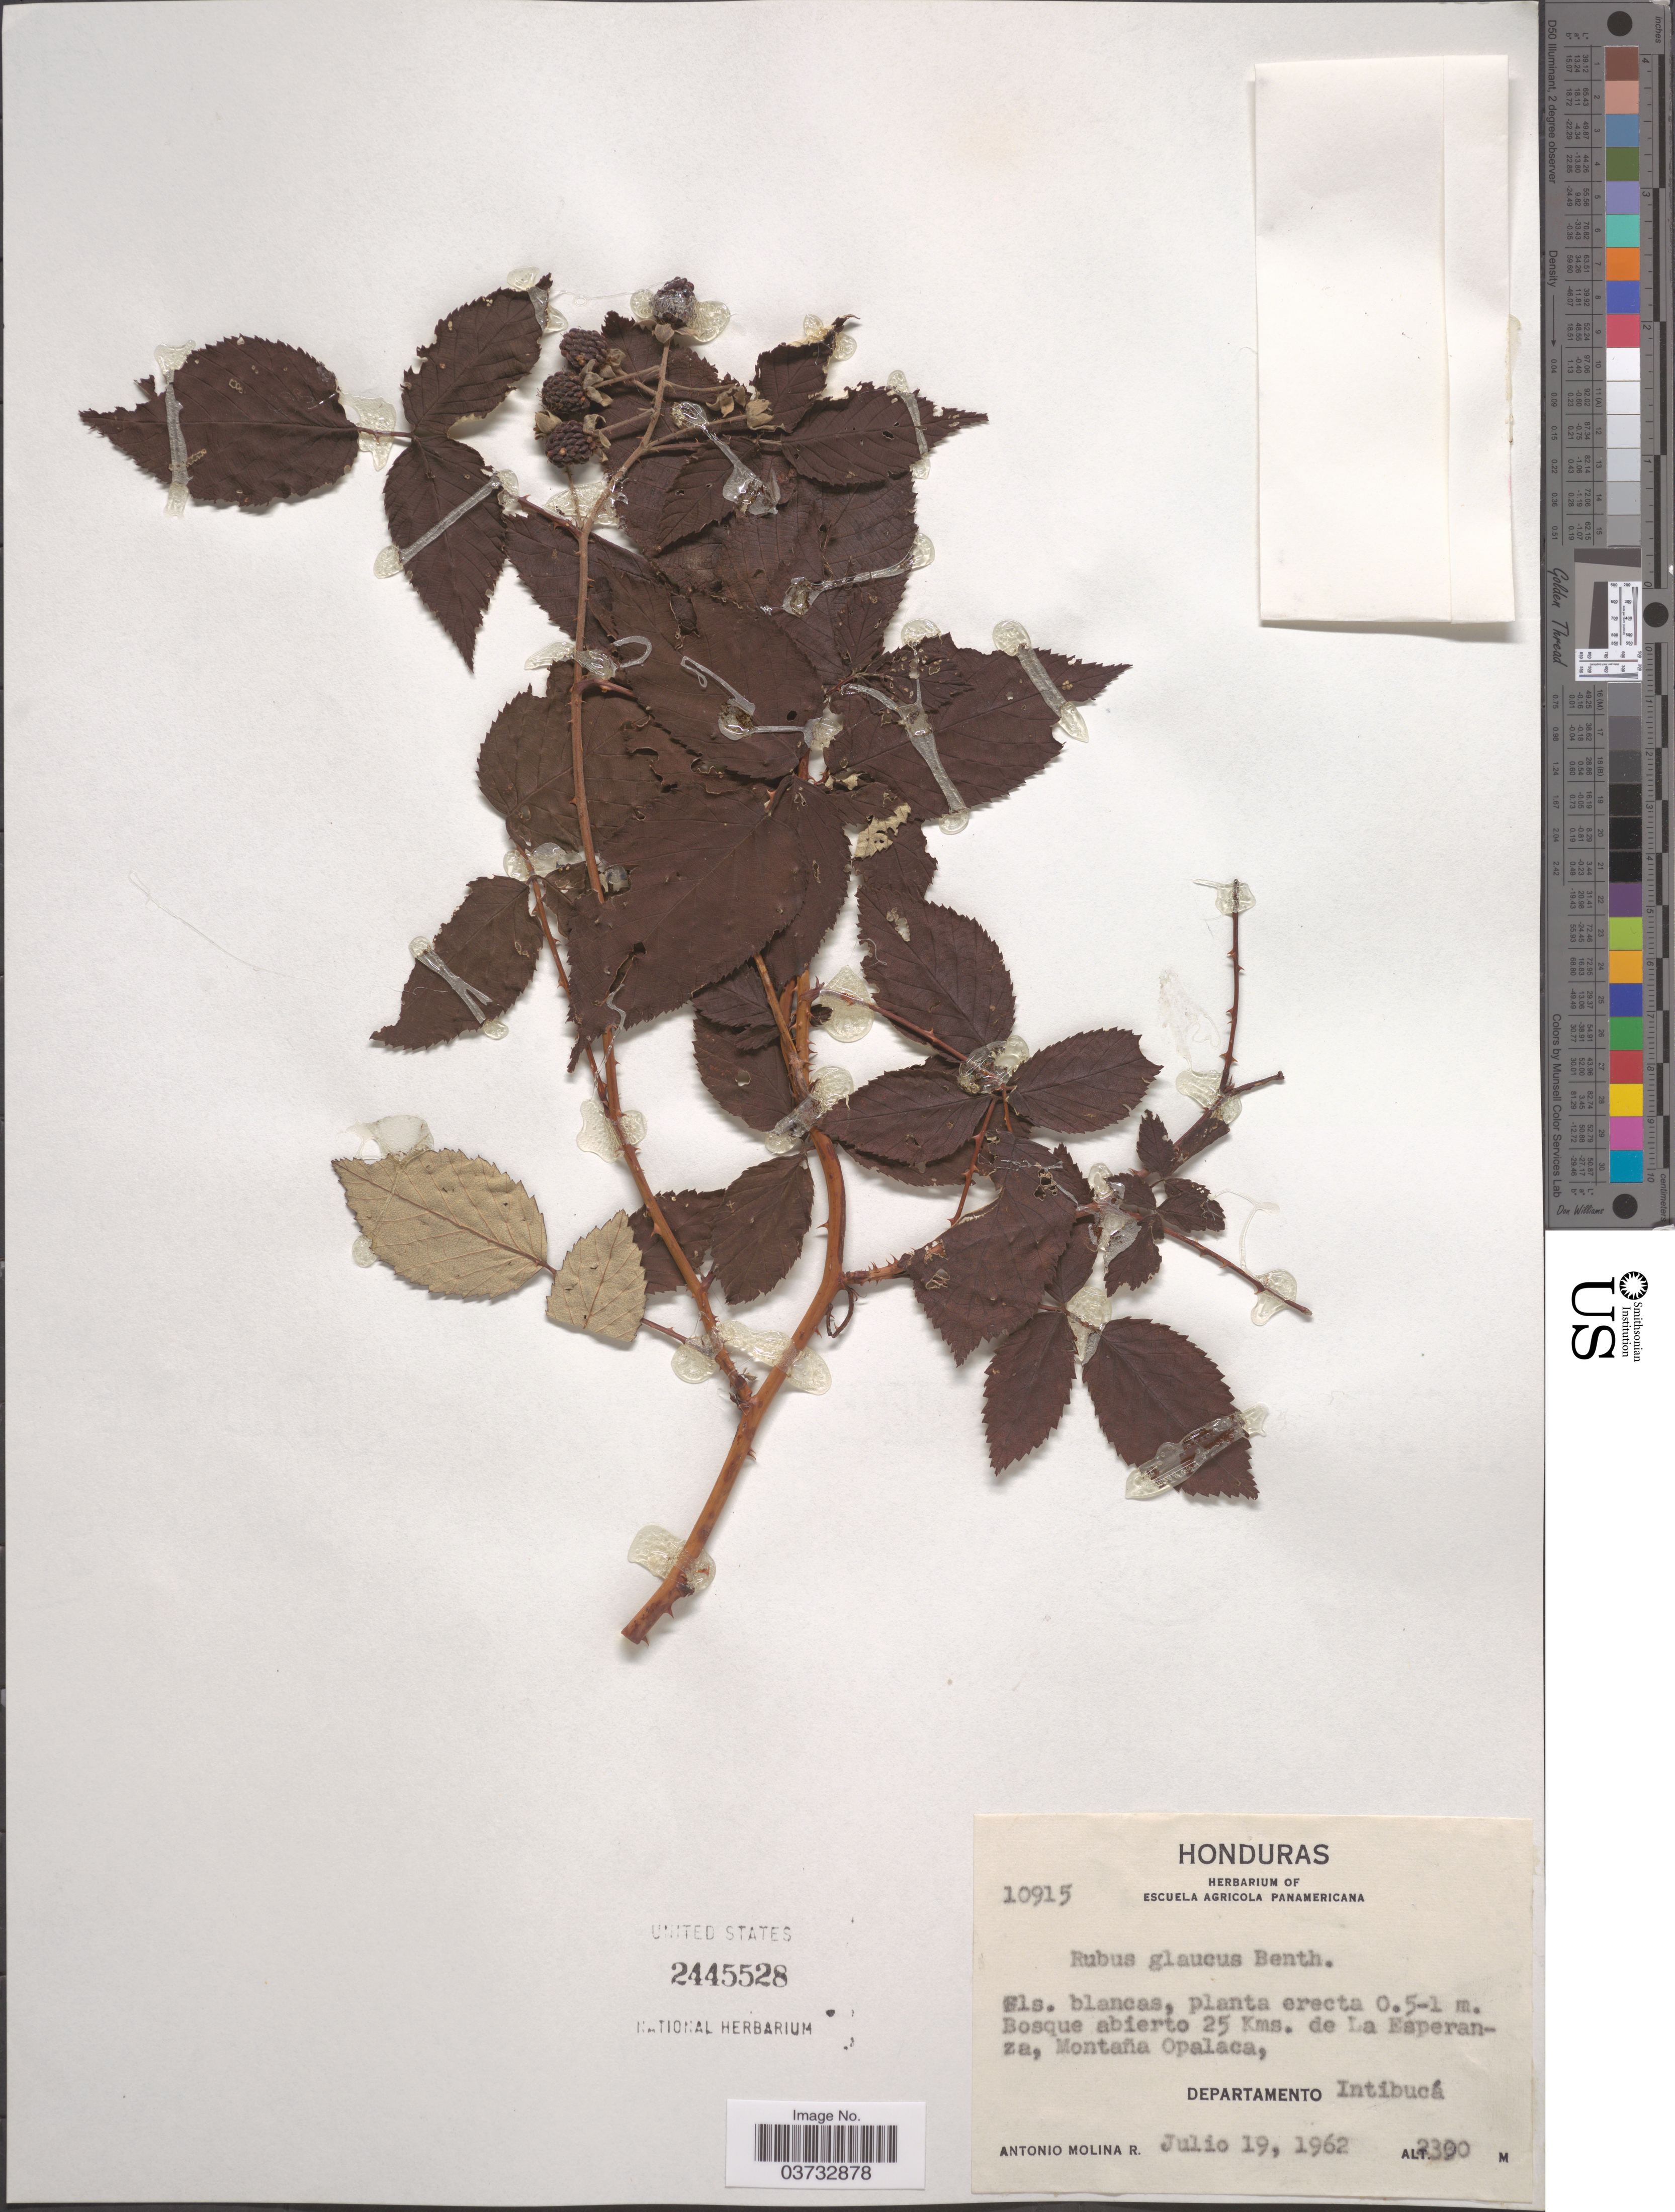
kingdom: Plantae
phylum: Tracheophyta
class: Magnoliopsida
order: Rosales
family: Rosaceae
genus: Rubus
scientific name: Rubus glaucus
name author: Benth.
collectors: A. Molina R.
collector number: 10915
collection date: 1962-06-19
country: Honduras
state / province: Intibuca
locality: Bosque abierto 25 Kms. de La Esperanza, Montaña Opalaca, Departamento Intibucá.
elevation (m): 2300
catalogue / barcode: US 2445528